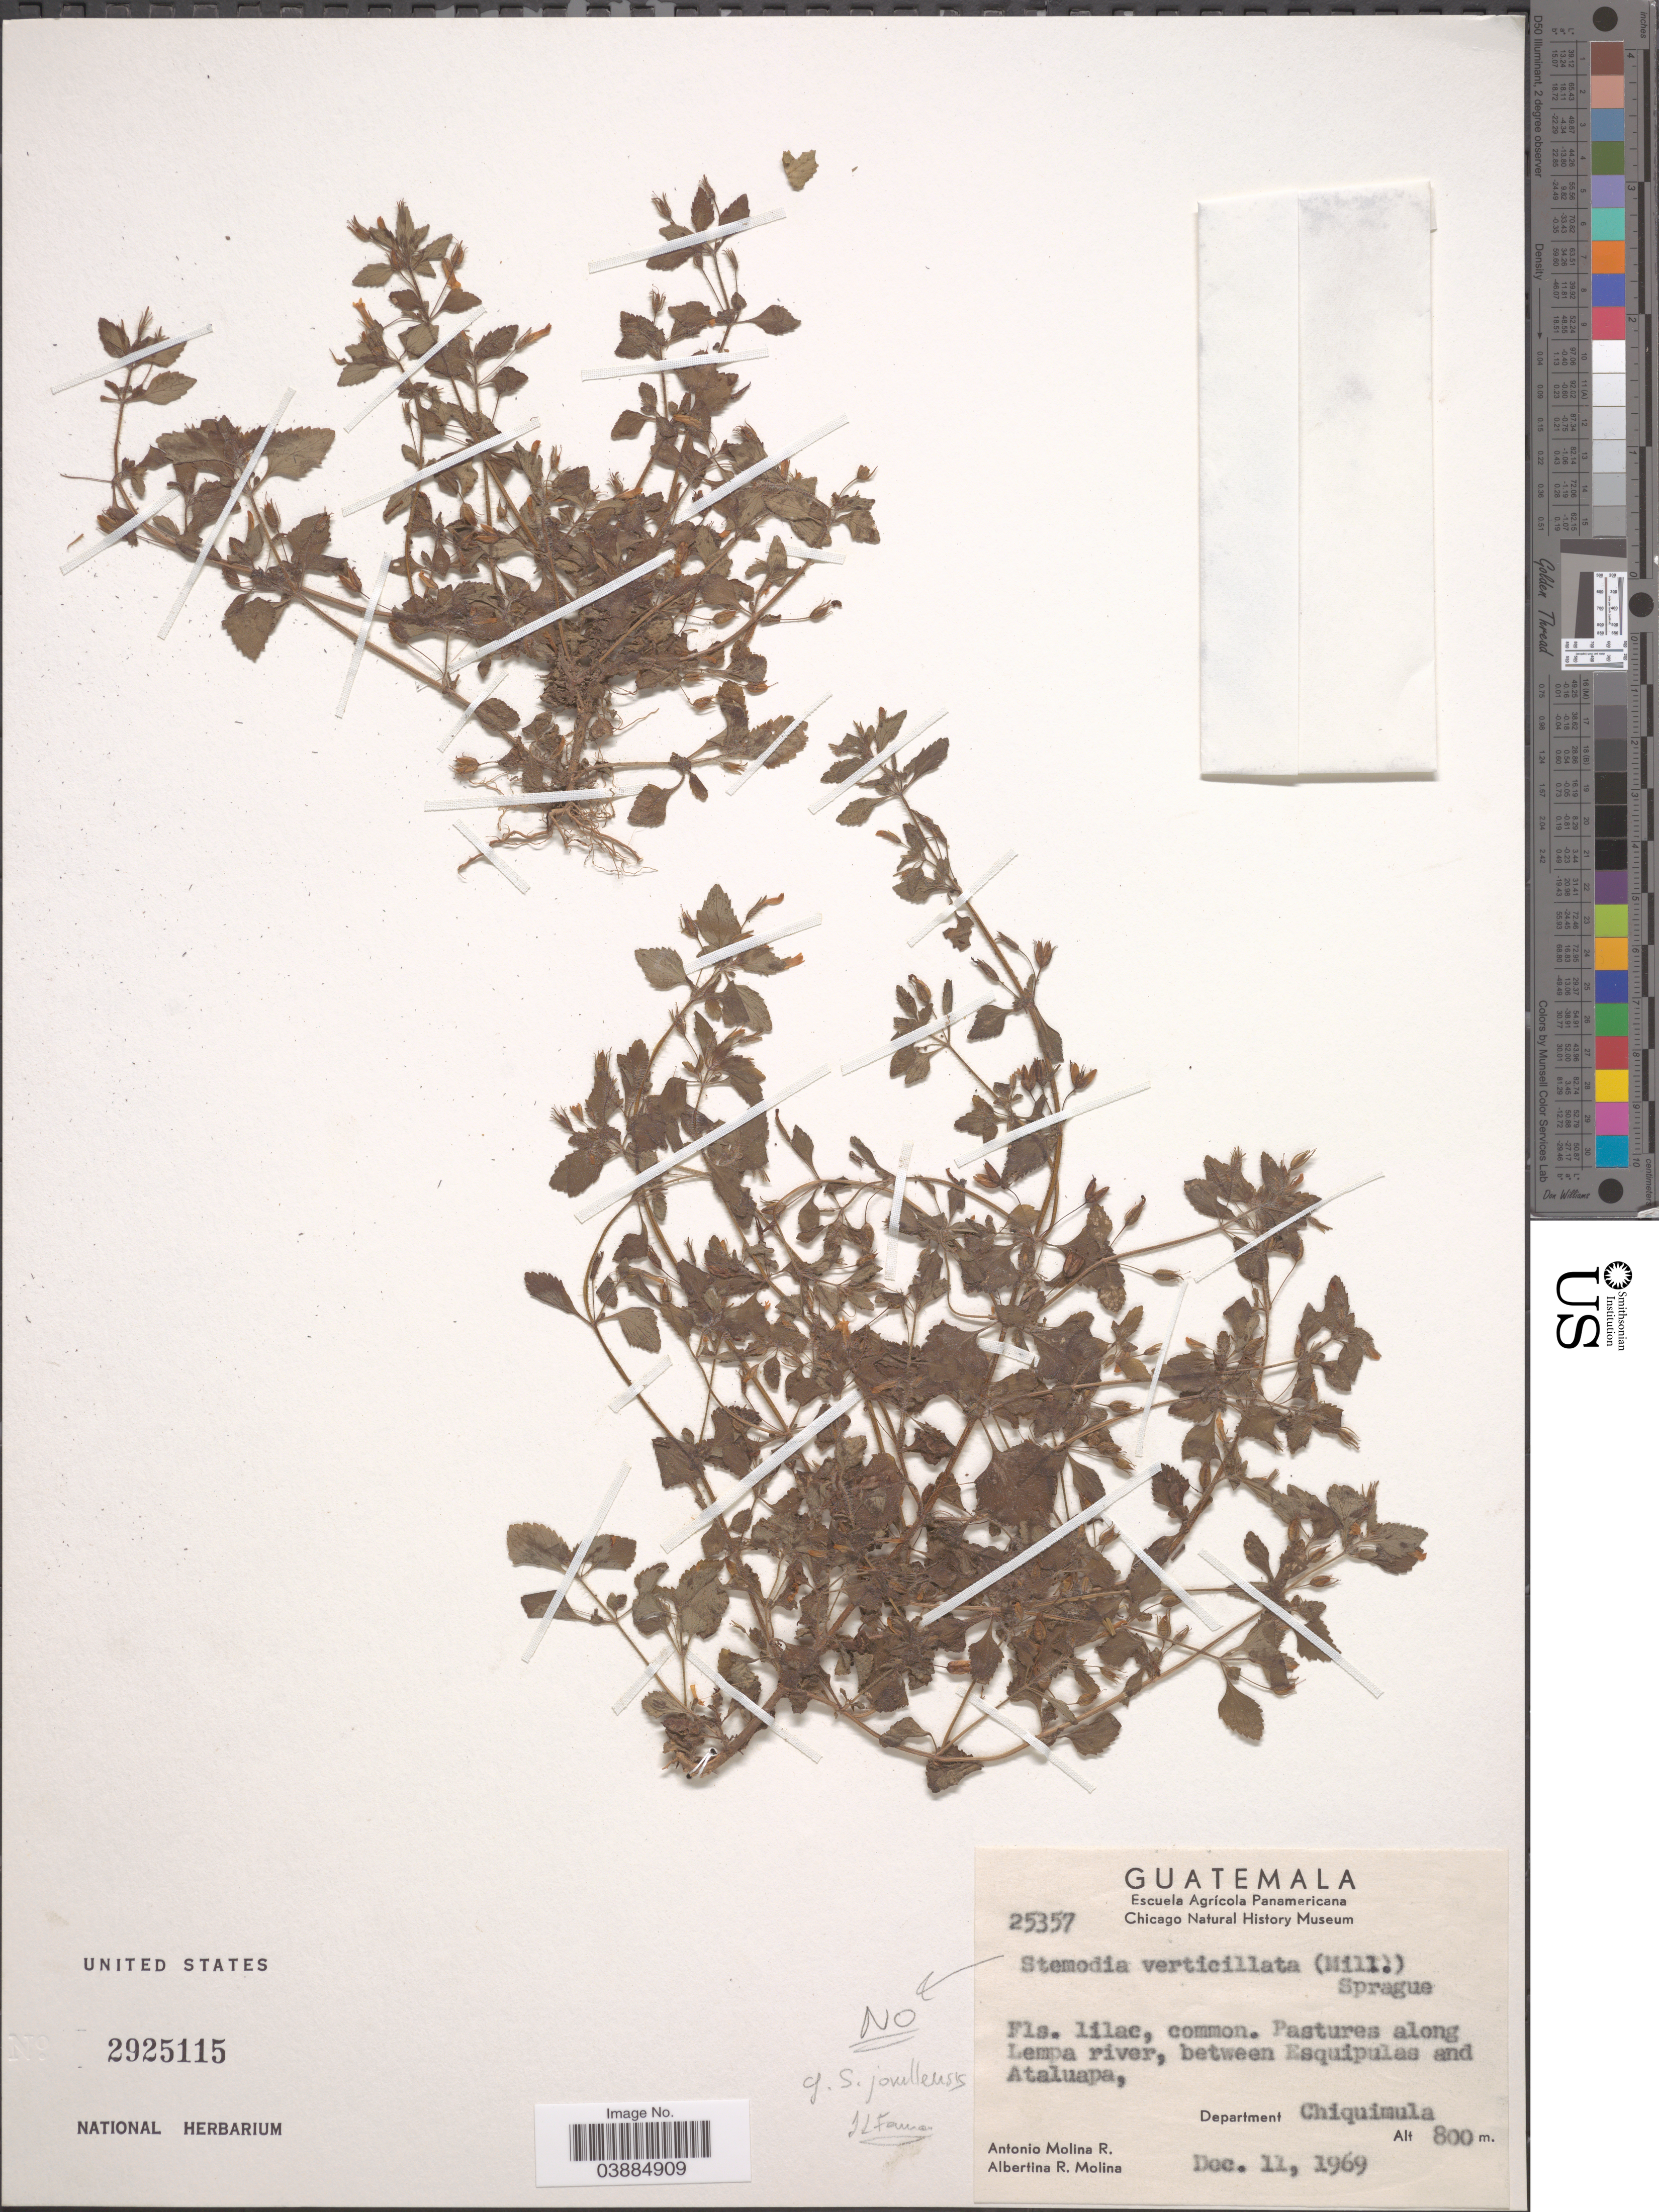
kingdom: Plantae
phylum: Tracheophyta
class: Magnoliopsida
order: Lamiales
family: Plantaginaceae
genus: Stemodia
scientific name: Stemodia jorullensis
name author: Kunth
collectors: A. Molina R. & A. R. Molina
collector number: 25357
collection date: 1969-12-11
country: Guatemala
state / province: Chiquimula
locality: Pastures along Lempa river, between Eaquipulas and Ataluapa, Department Chiquimula.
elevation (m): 800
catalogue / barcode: US 2925115